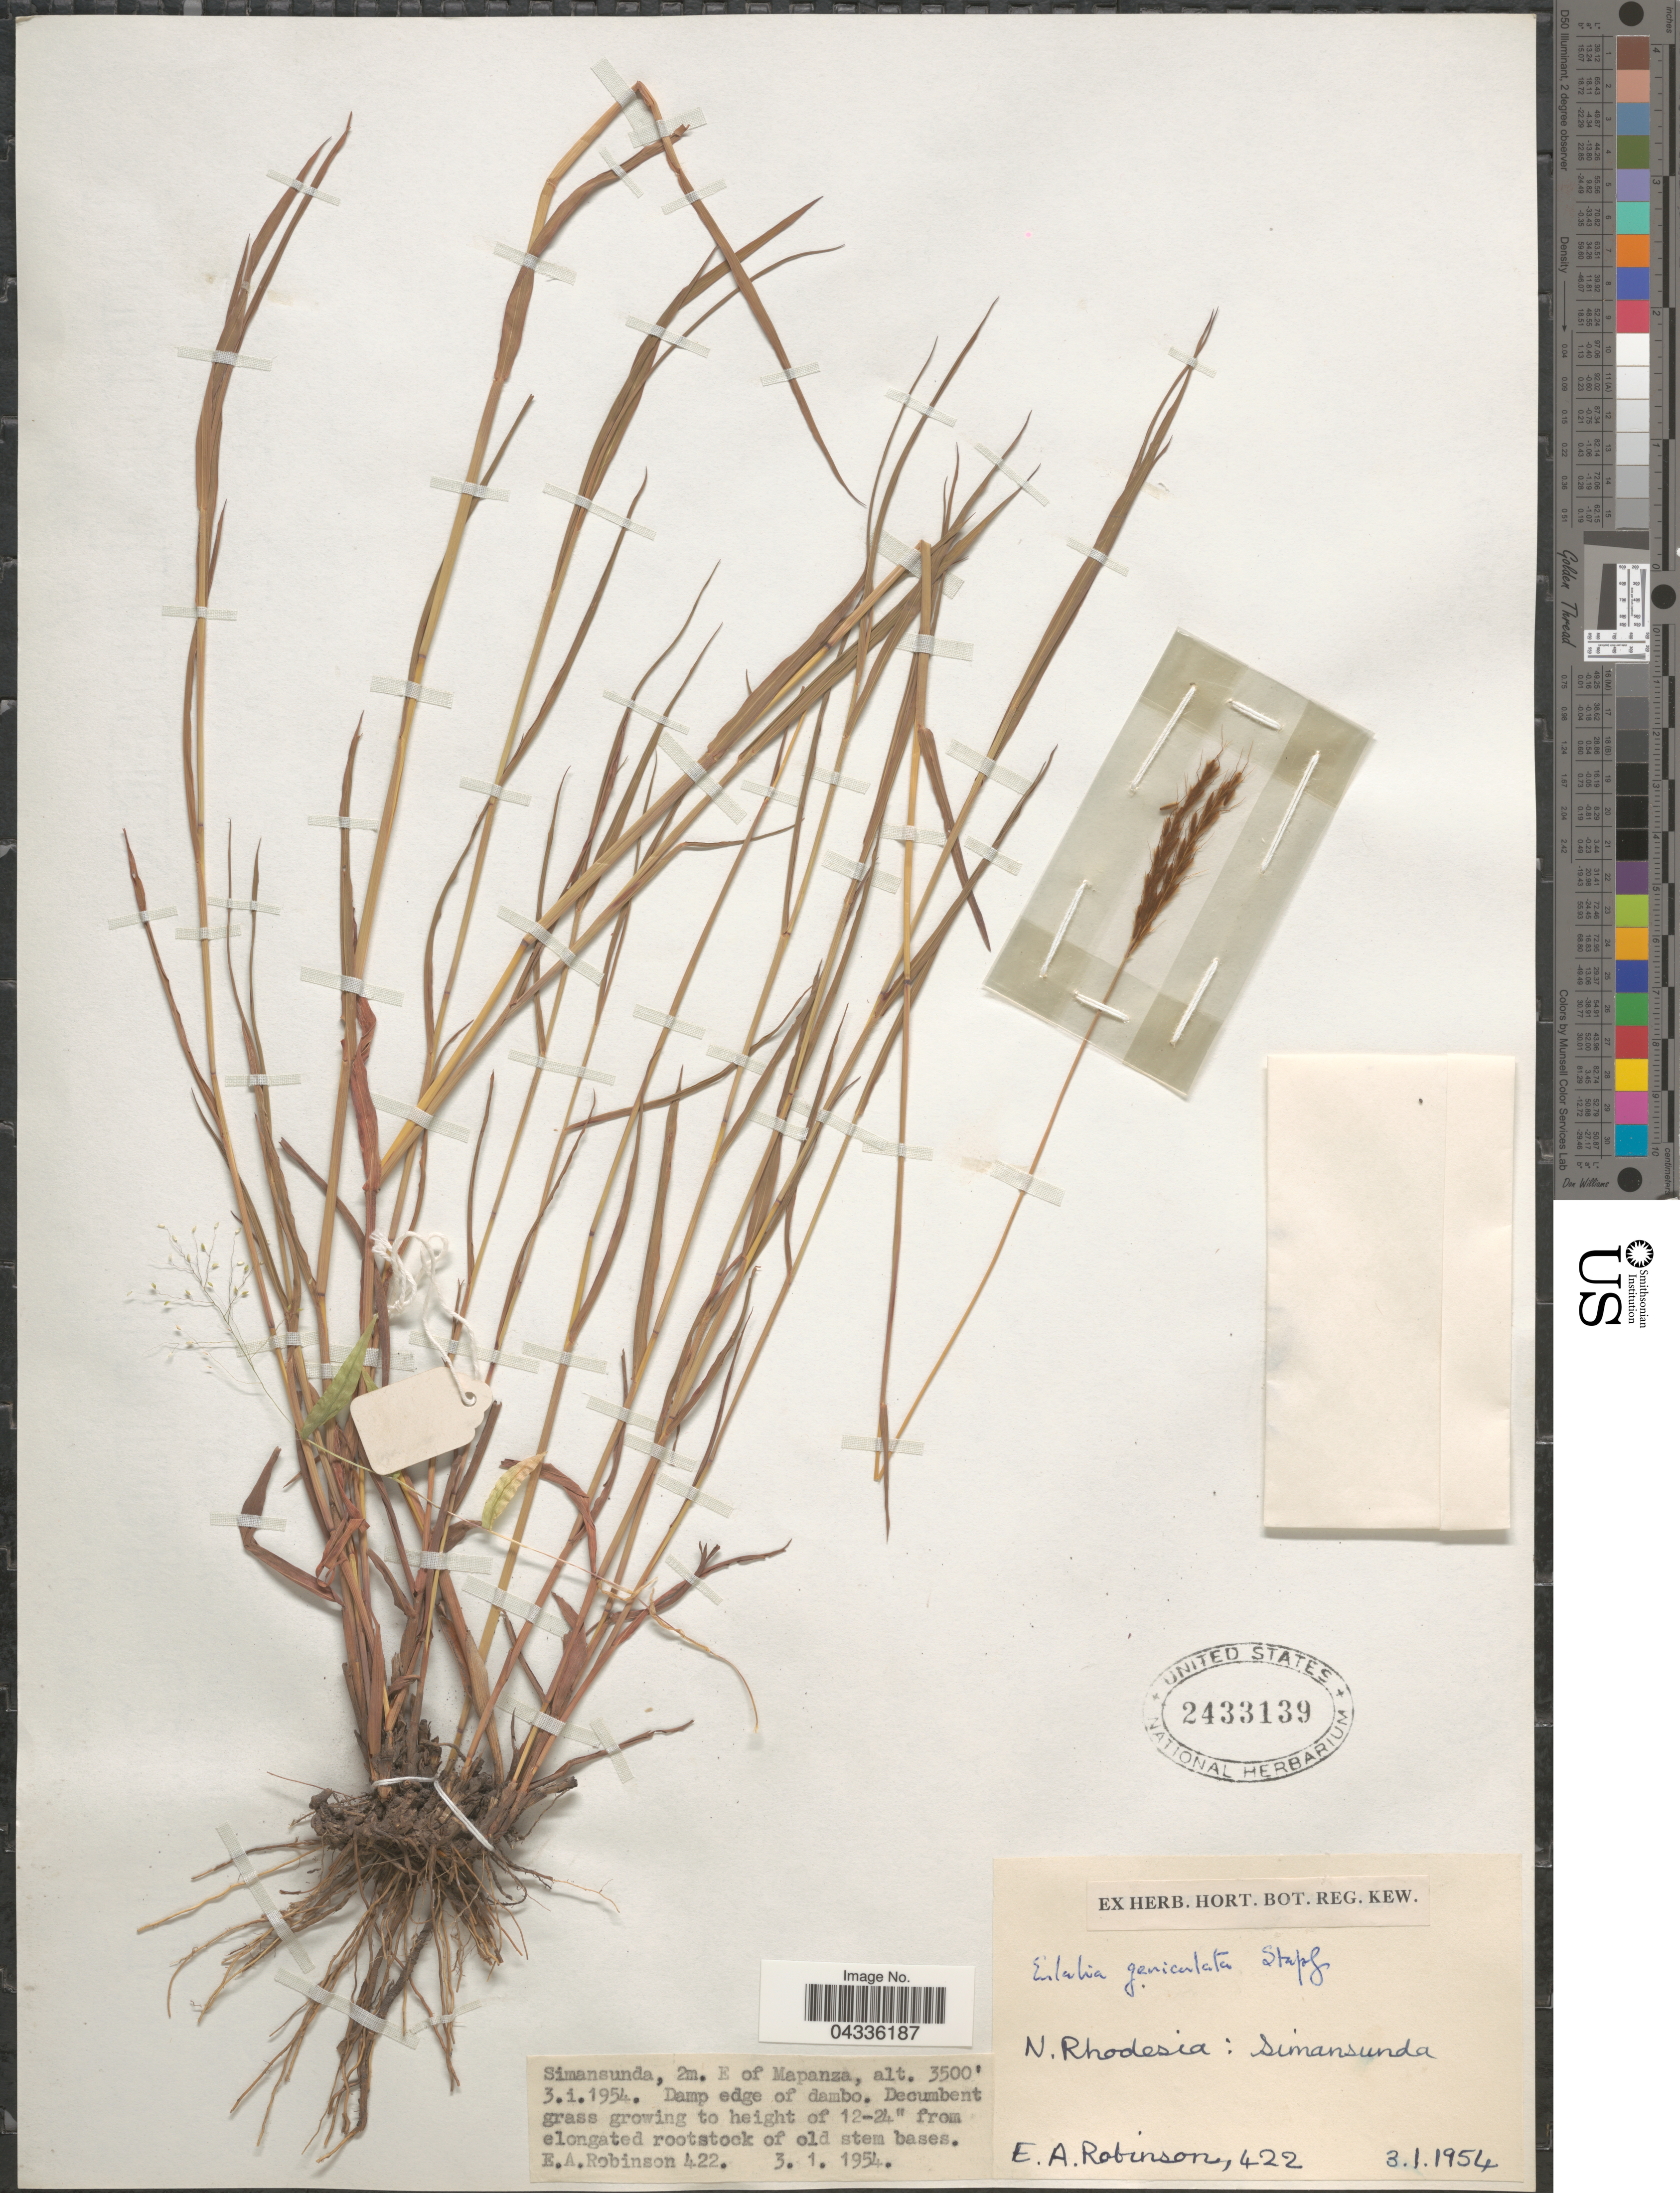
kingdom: Plantae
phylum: Tracheophyta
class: Liliopsida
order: Poales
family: Poaceae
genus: Eulalia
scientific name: Eulalia aurea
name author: (Bory) Kunth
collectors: E. A. Robinson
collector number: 422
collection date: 1954-01-03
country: Zambia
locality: N. Rhodesia: Simansunda, 2m. E of Mapanza.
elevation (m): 1067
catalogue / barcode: US 2433139